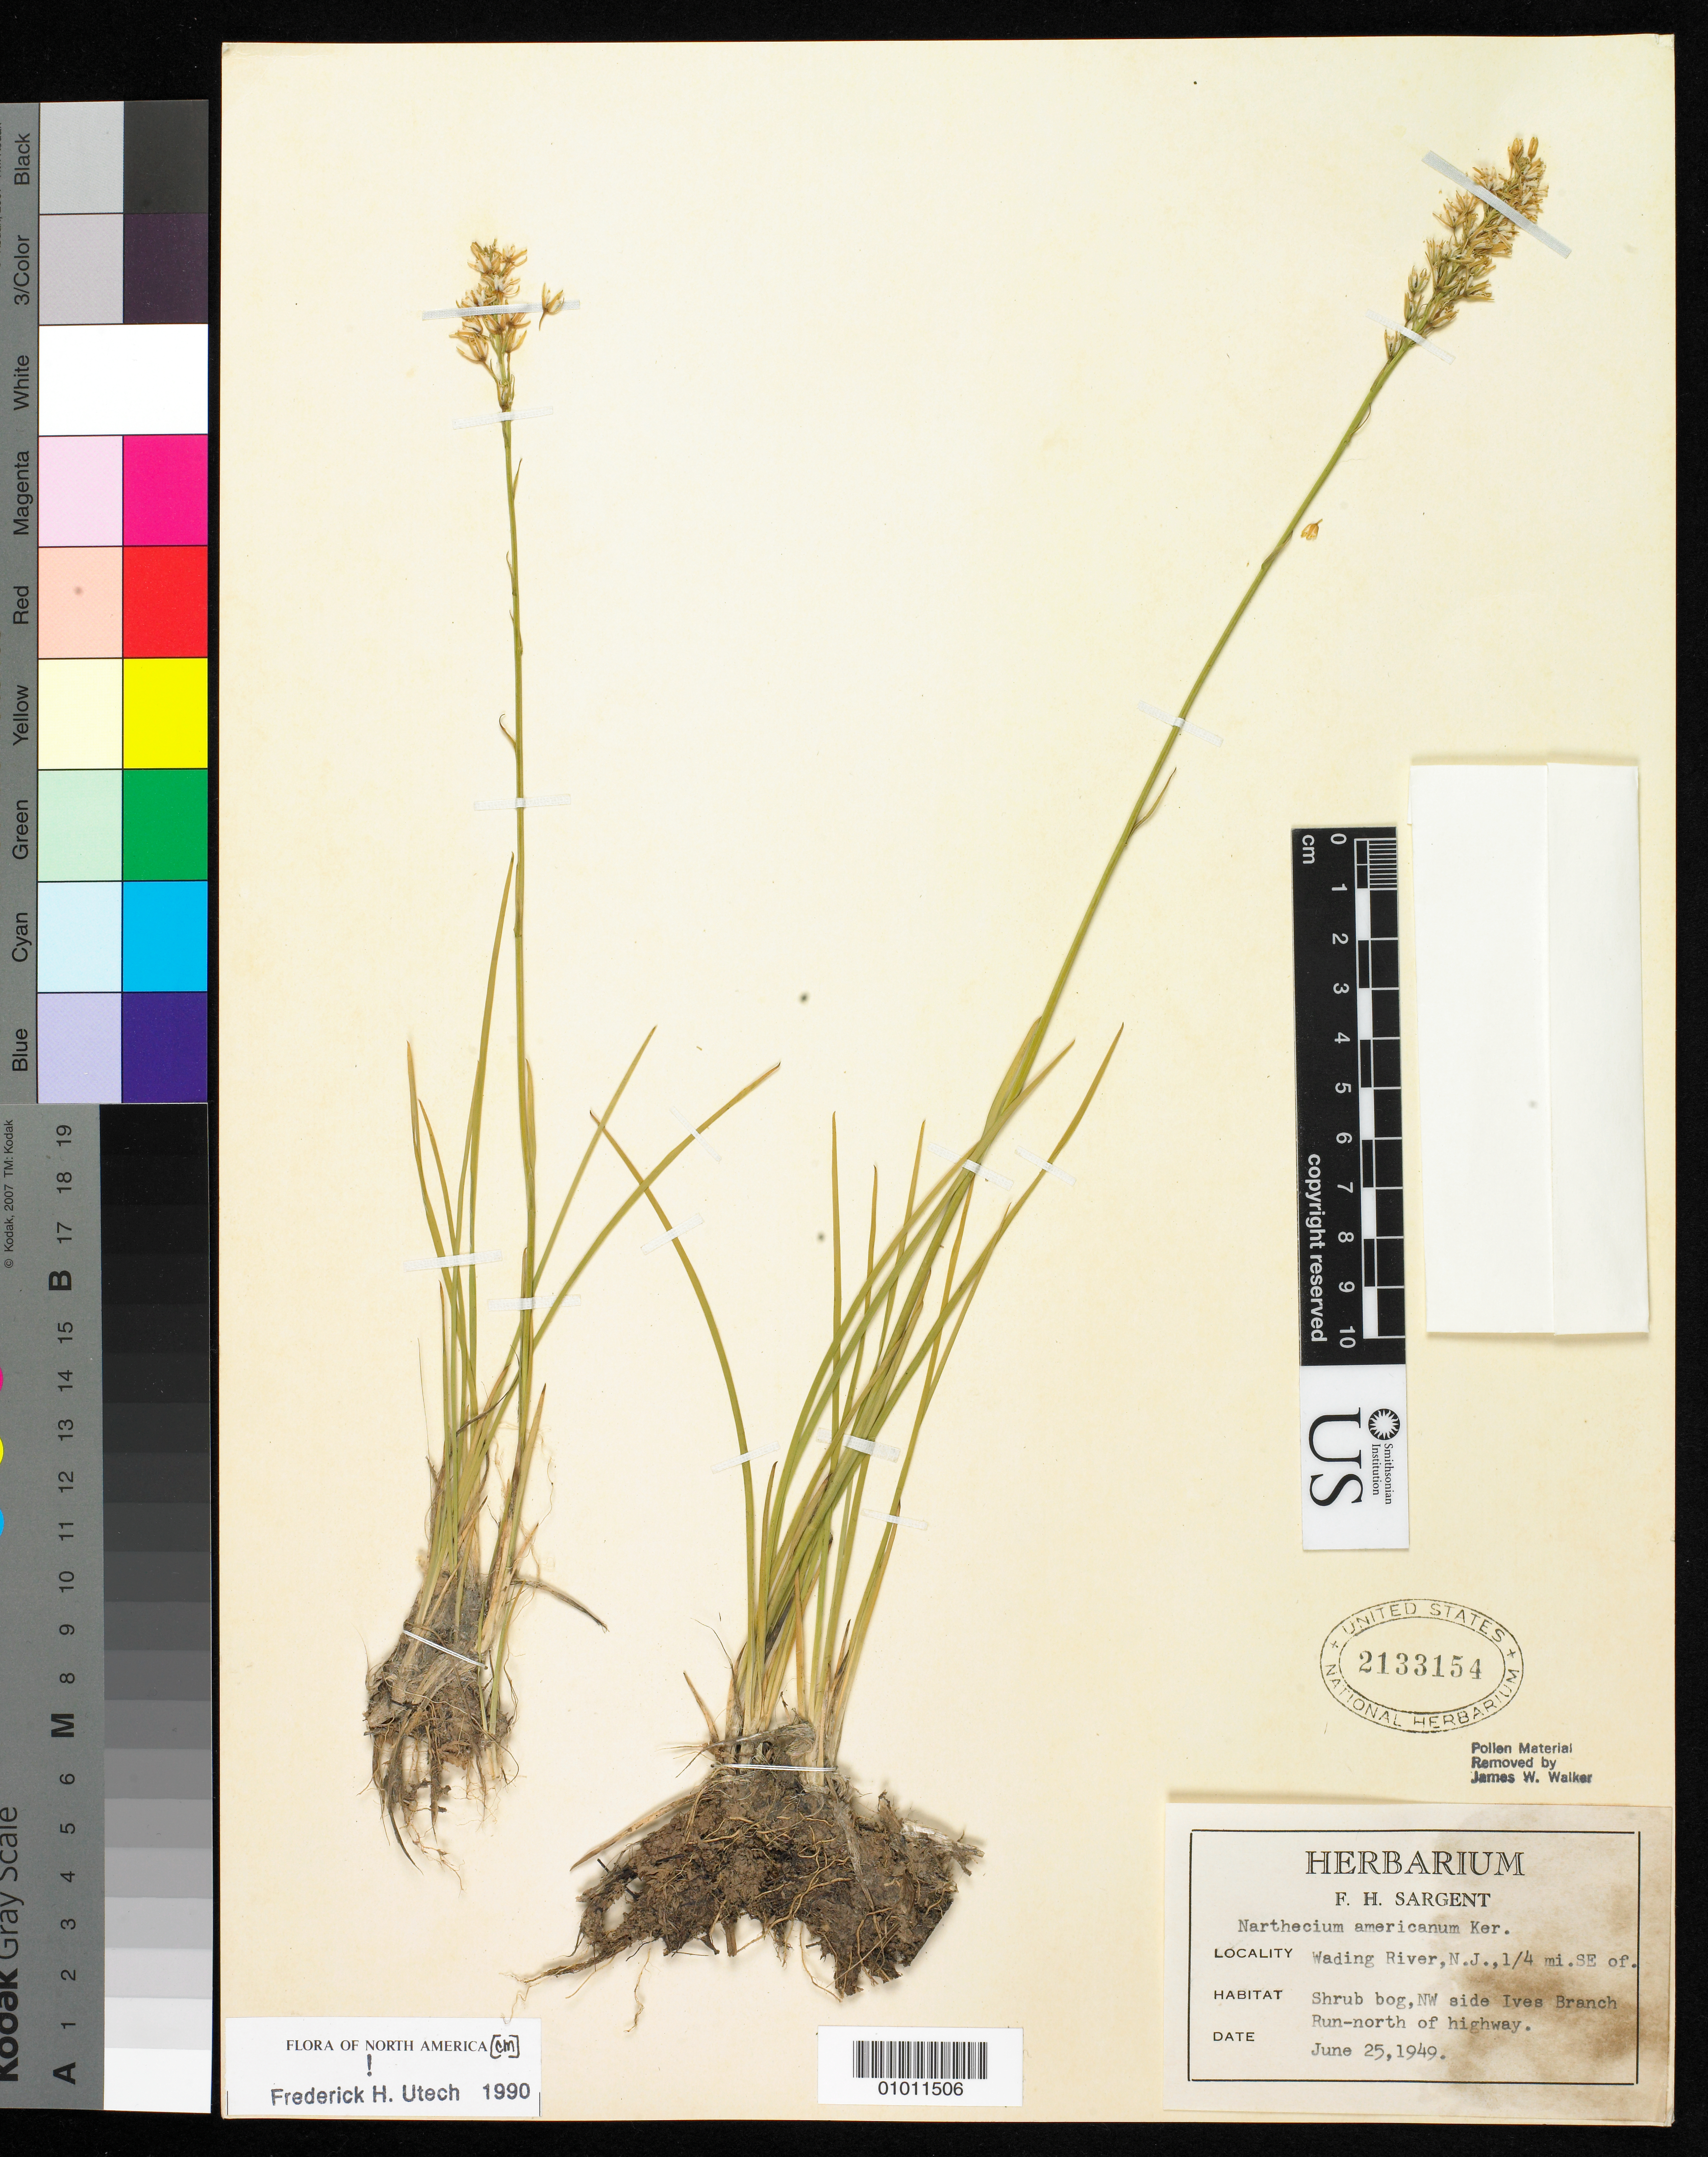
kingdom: Plantae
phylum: Tracheophyta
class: Liliopsida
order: Dioscoreales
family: Nartheciaceae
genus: Narthecium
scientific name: Narthecium americanum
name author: Ker Gawl.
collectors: F. H. Sargent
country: United States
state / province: New Jersey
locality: Wading River, NW side Ives Branch Run- N of highway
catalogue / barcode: US 2133154